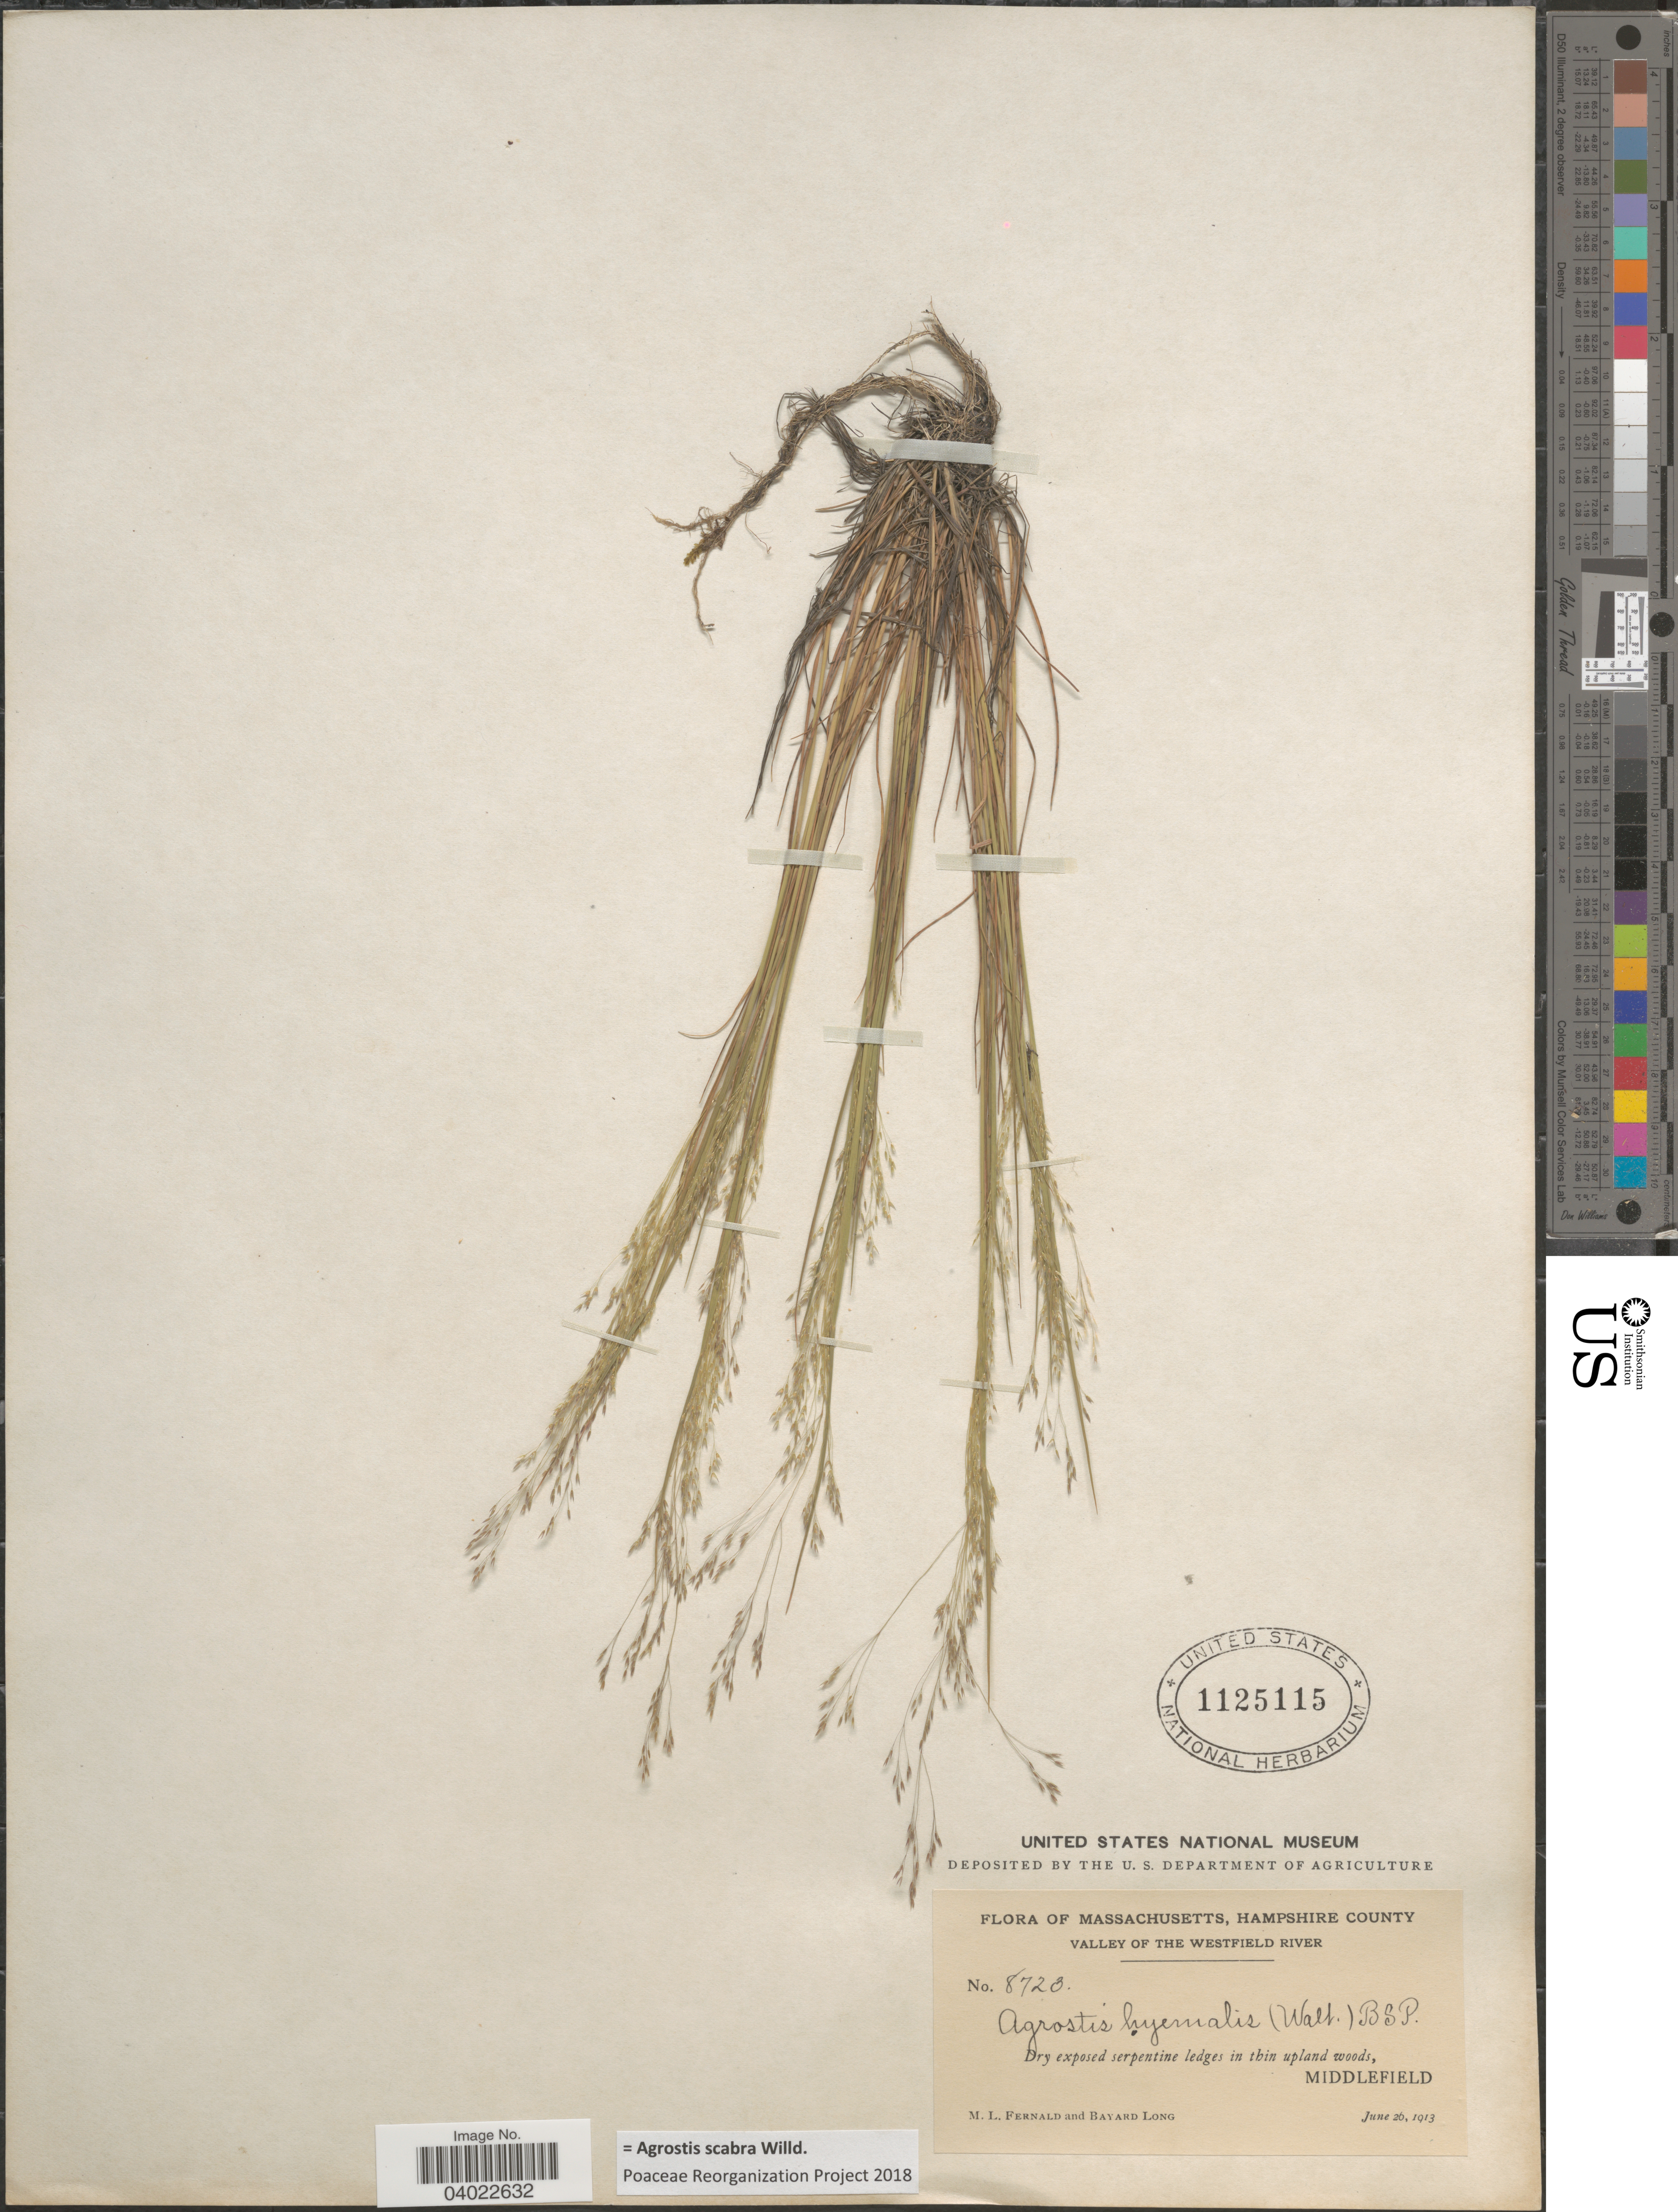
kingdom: Plantae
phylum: Tracheophyta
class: Liliopsida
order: Poales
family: Poaceae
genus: Agrostis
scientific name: Agrostis scabra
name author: Willd.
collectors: M. L. Fernald & B. Long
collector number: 8723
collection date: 1913-06-26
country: United States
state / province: Massachusetts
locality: Hampshire County. Valley of the Westfield River. Middlefield.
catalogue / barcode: US 1125115